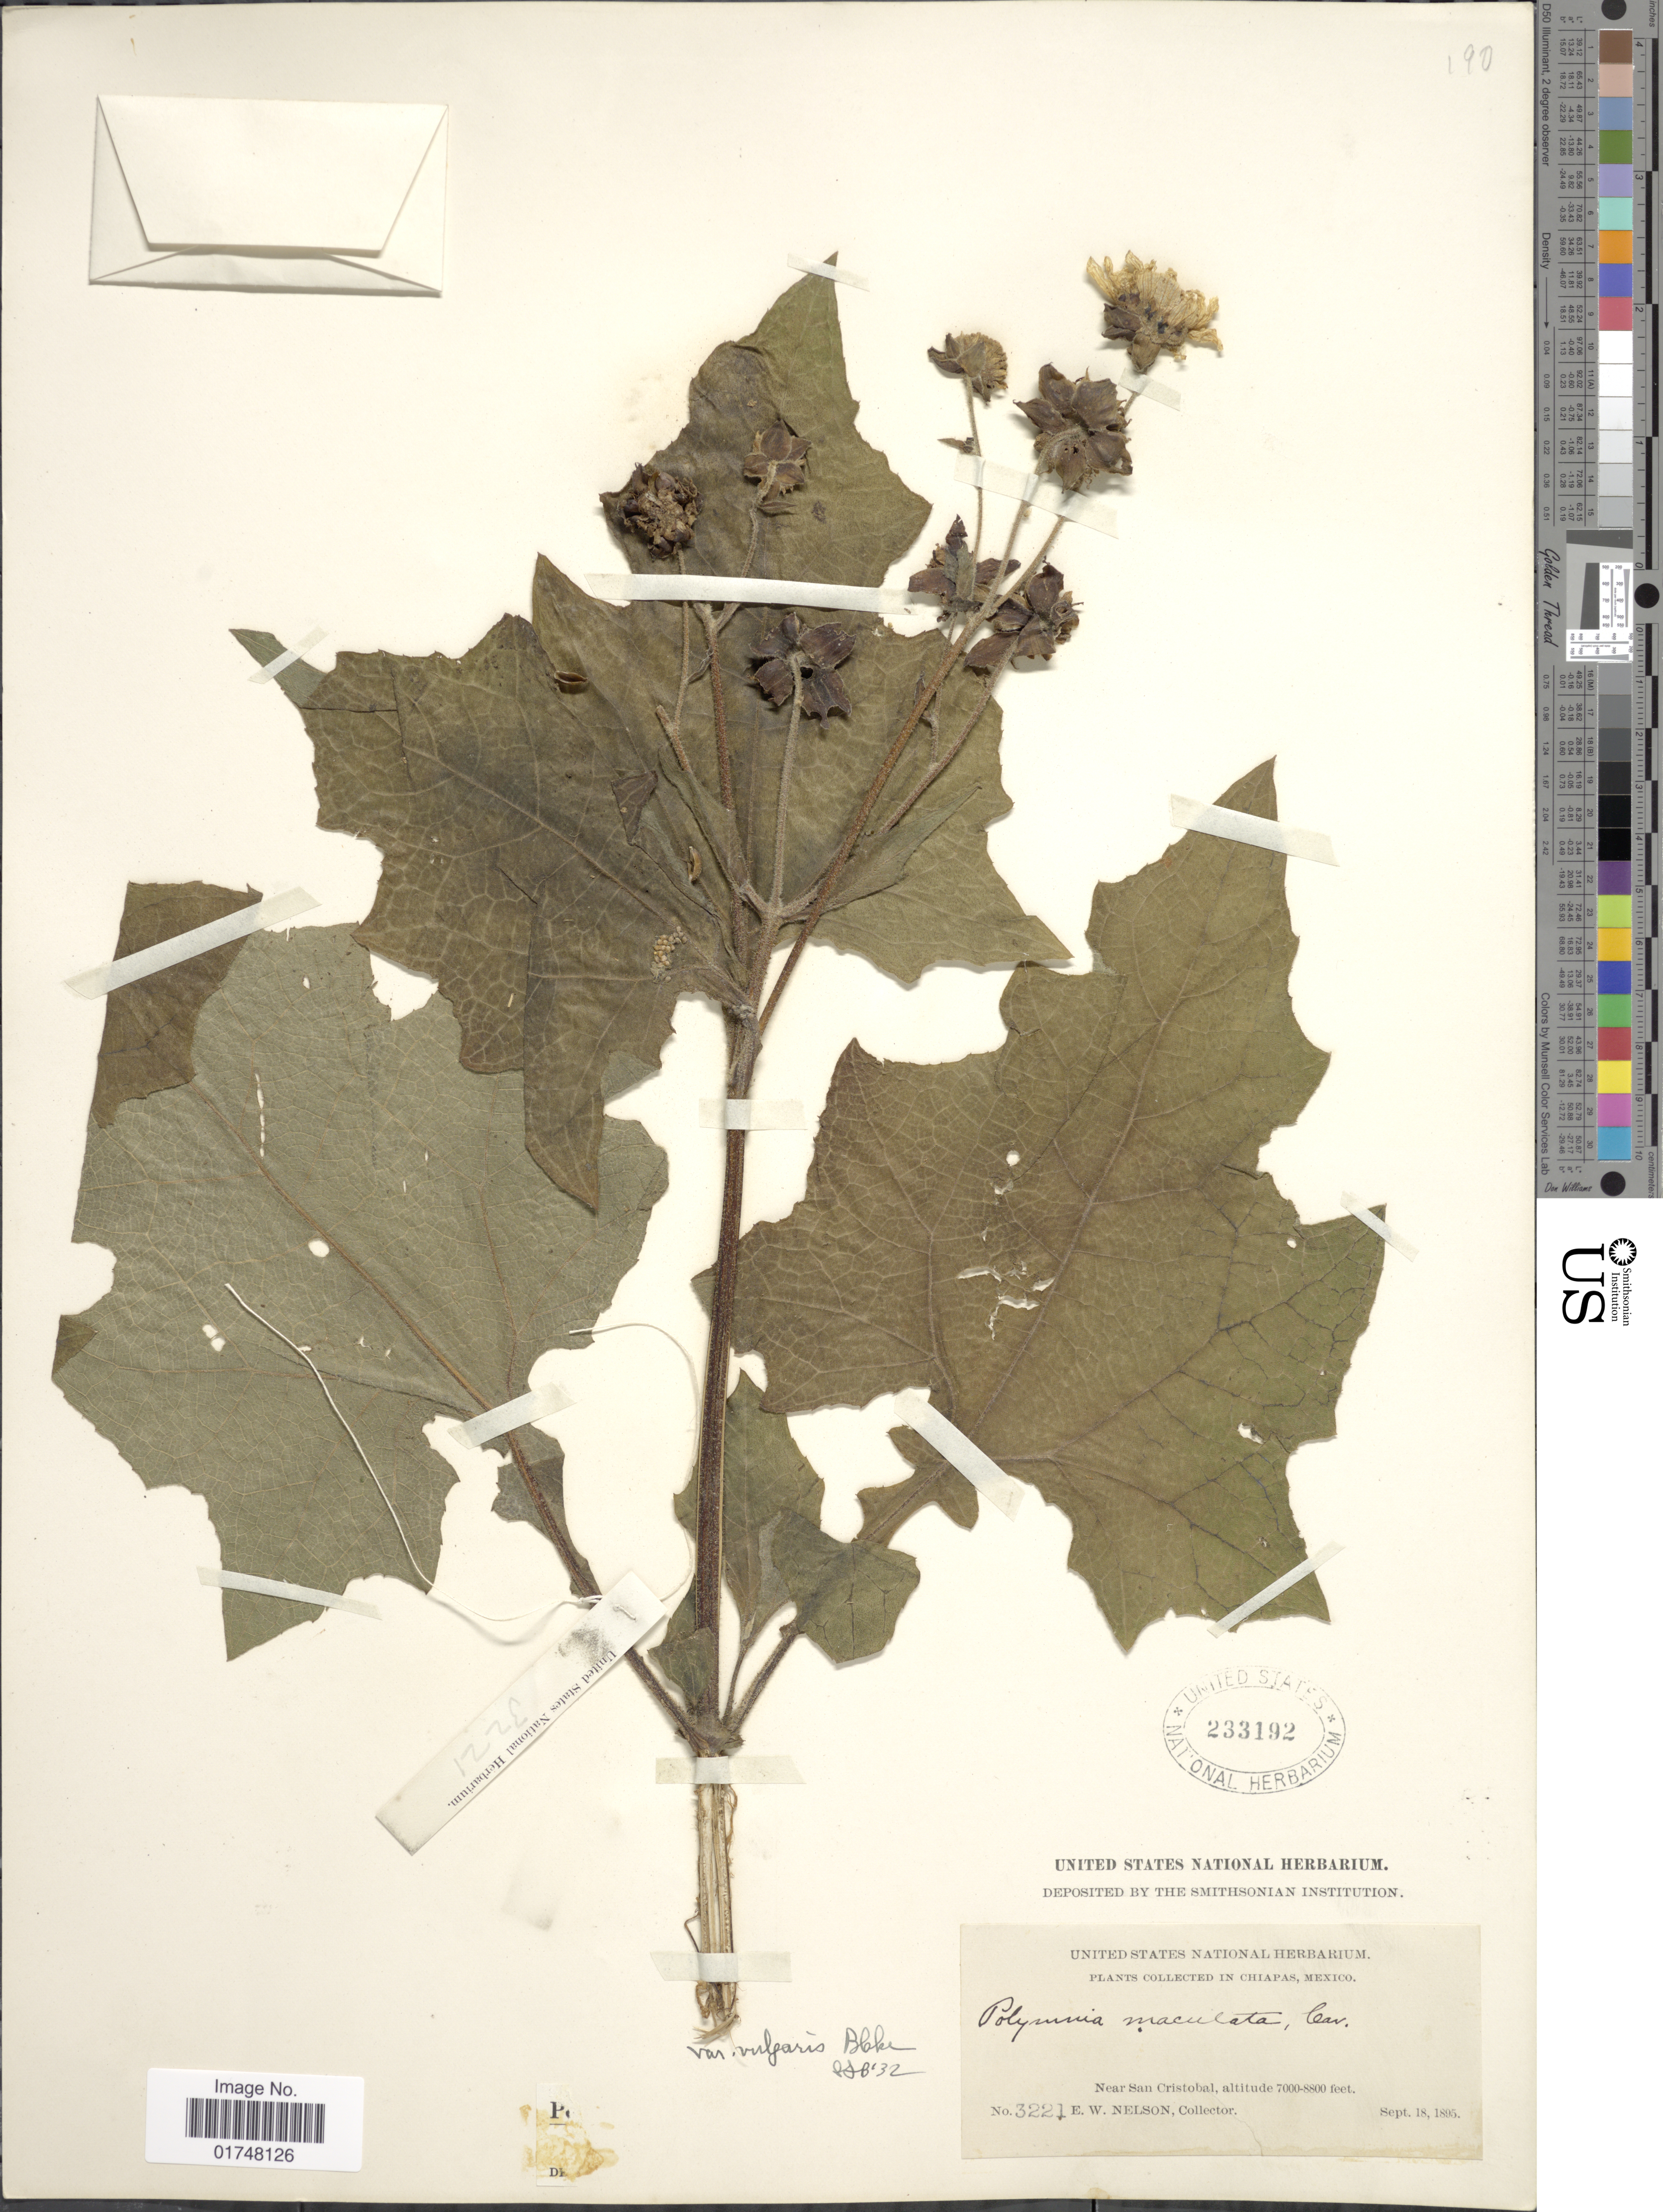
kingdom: Plantae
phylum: Tracheophyta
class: Magnoliopsida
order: Asterales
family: Asteraceae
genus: Smallanthus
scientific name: Smallanthus maculatus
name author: (Cav.) H. Rob.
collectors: E. W. Nelson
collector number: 3221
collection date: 1895-09-18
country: Mexico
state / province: Chiapas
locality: Near San Cristobal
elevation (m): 2134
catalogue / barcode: US 233192